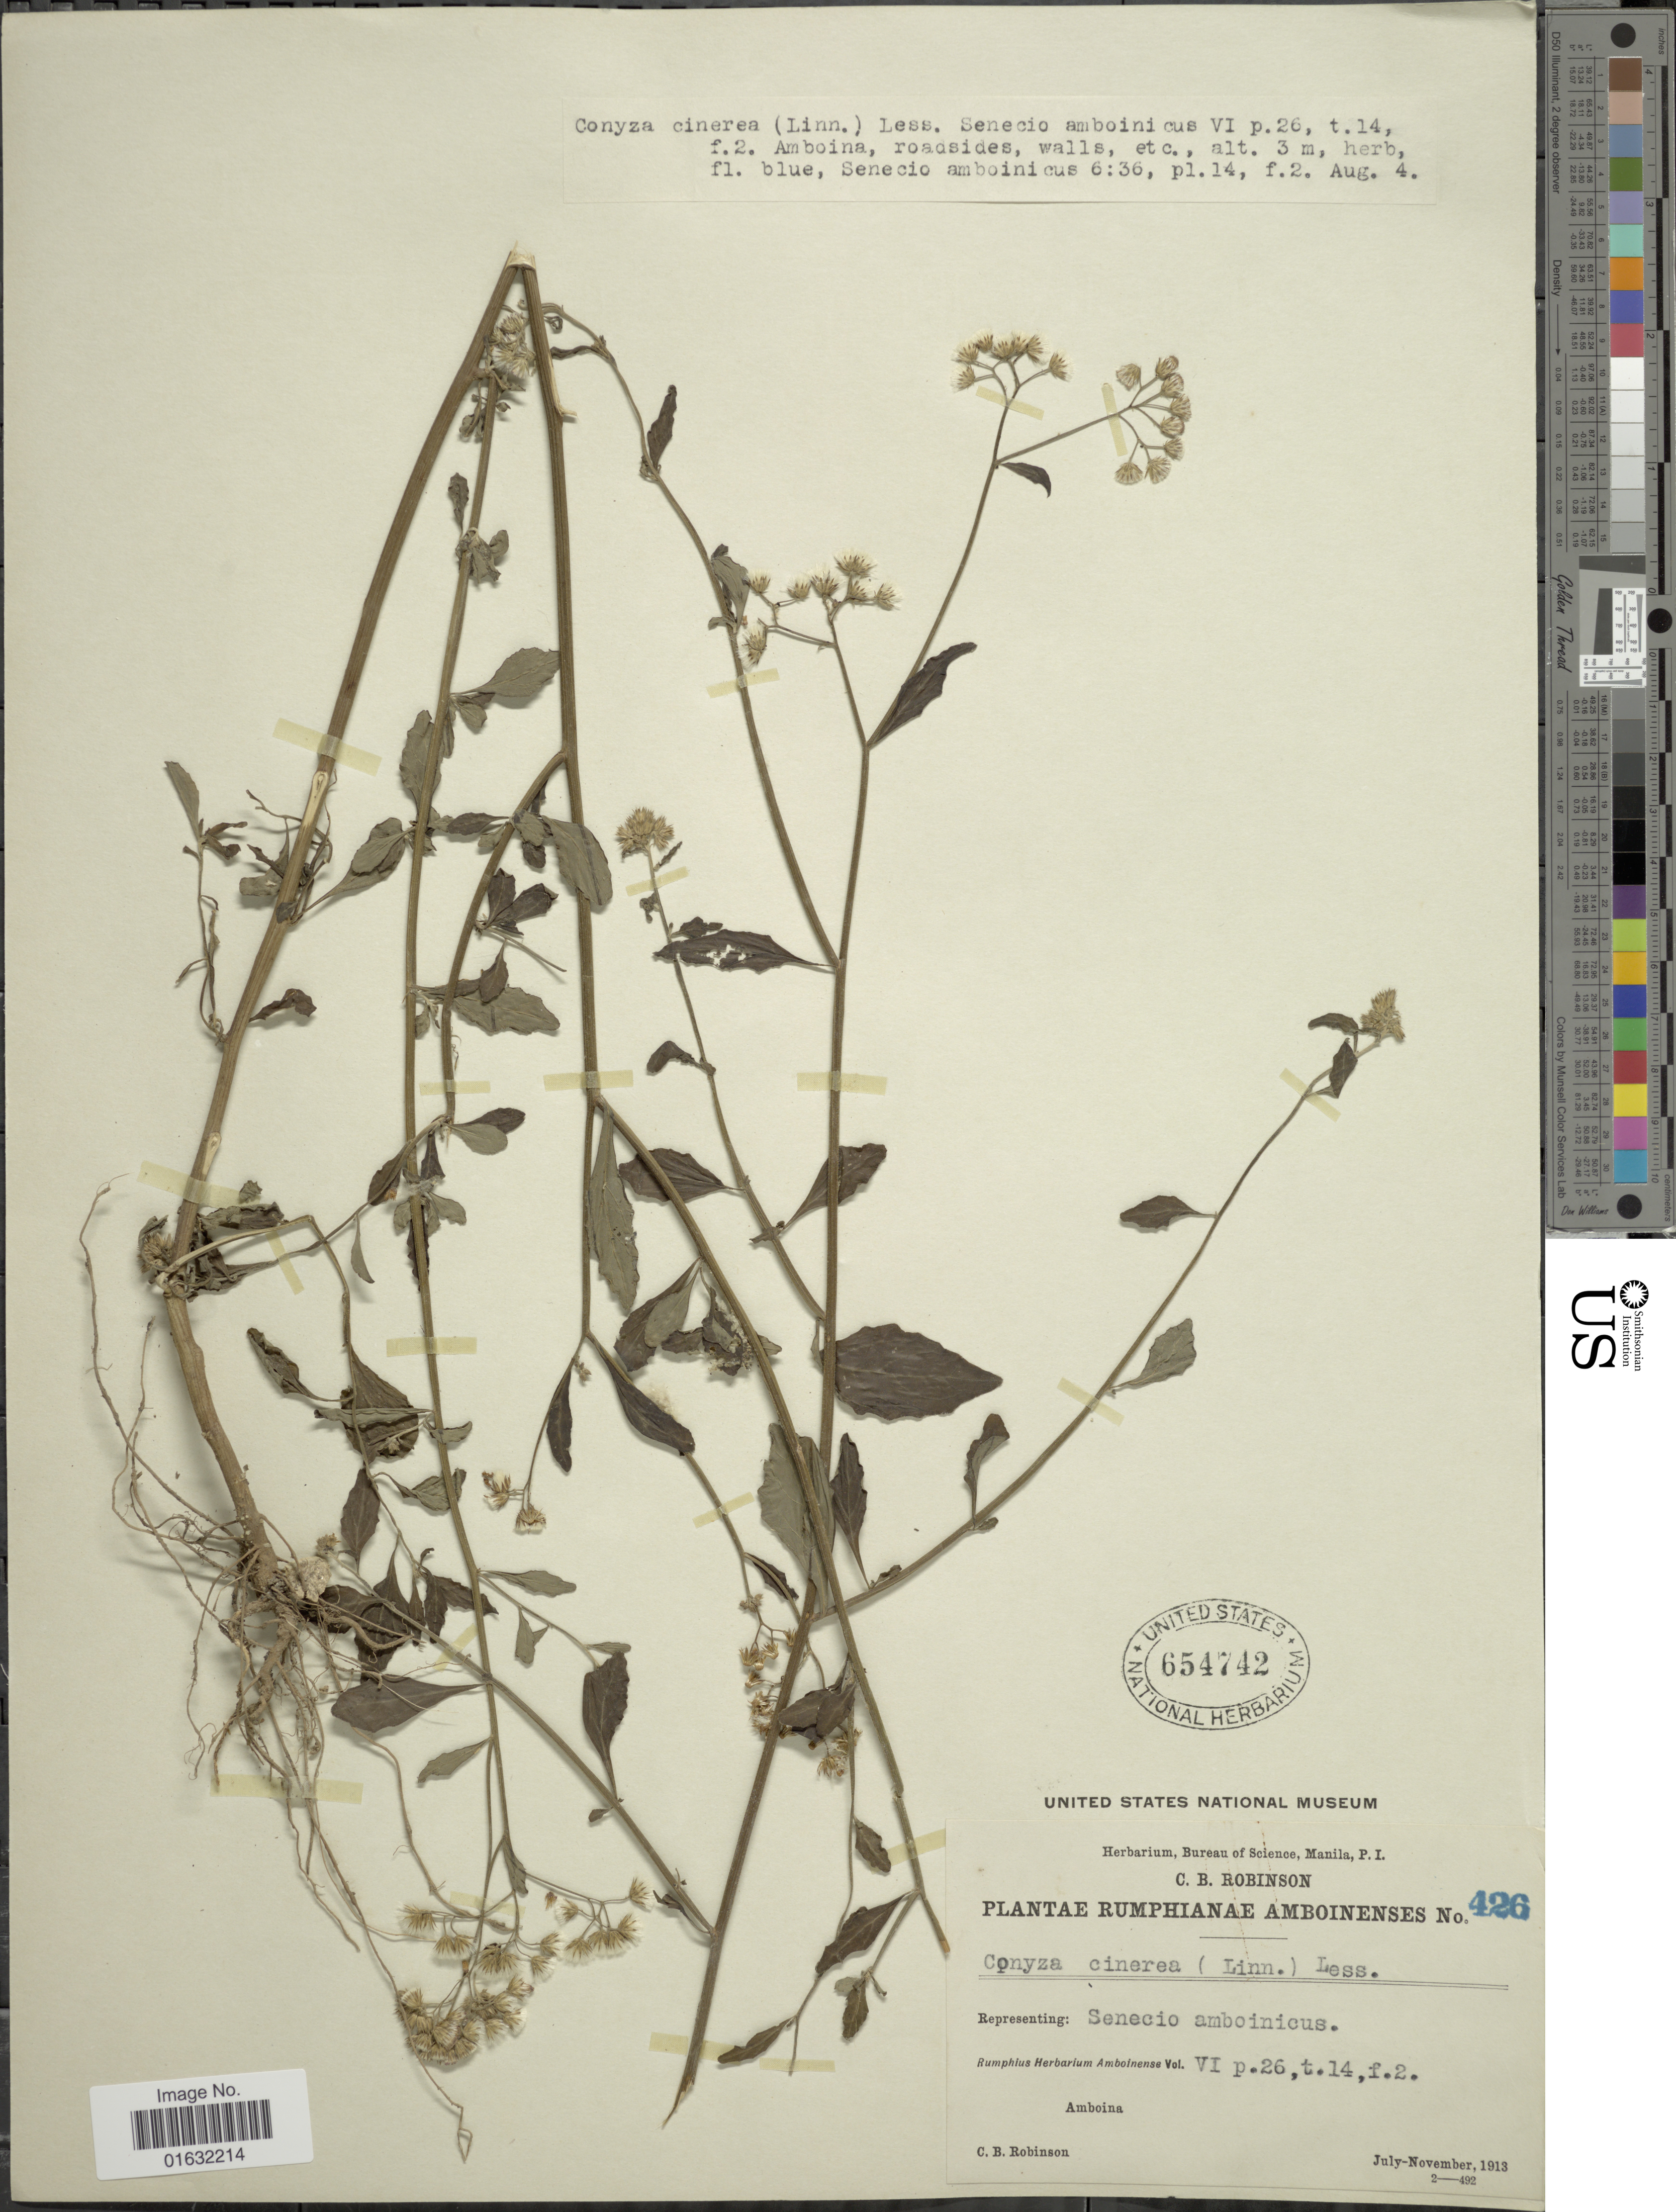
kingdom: Plantae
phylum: Tracheophyta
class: Magnoliopsida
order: Asterales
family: Asteraceae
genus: Cyanthillium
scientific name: Cyanthillium cinereum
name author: (L.) H. Rob.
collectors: C. Robinson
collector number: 426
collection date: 1913-07/1913-11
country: Indonesia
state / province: Maluku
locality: Rumpianae Amboinenses, Amboina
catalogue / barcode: US 654742